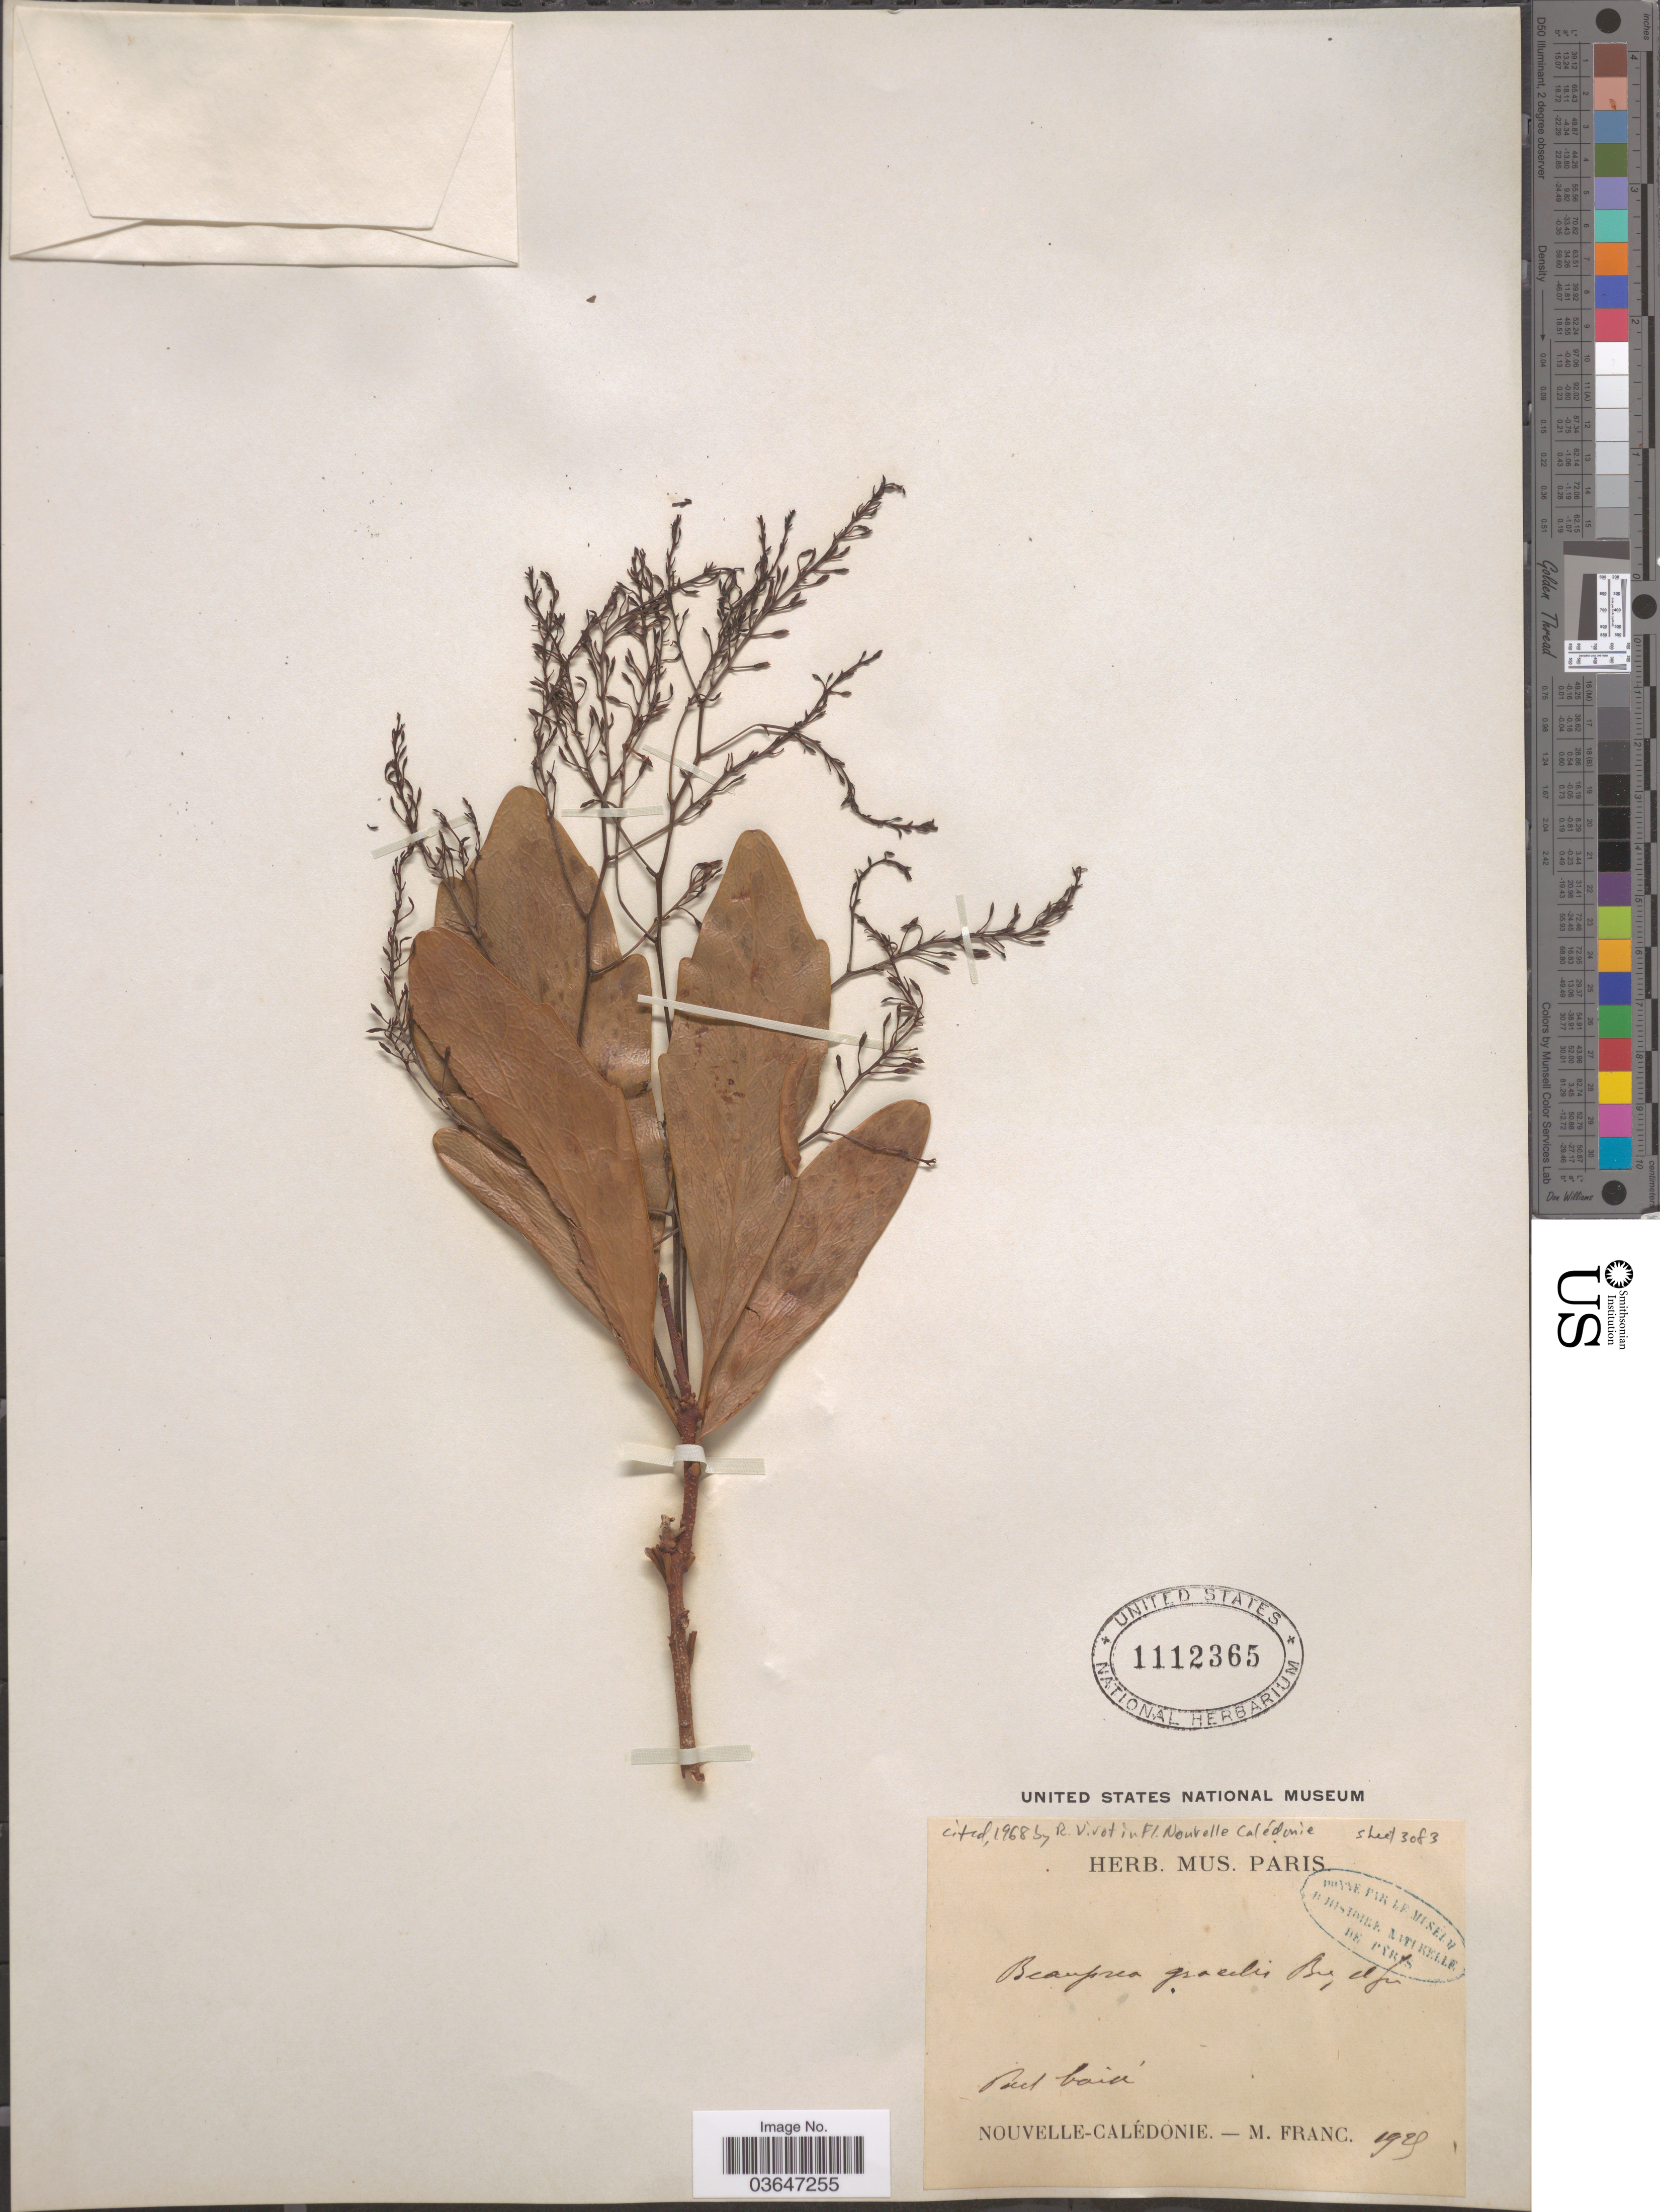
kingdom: Plantae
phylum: Tracheophyta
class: Magnoliopsida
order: Proteales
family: Proteaceae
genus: Beauprea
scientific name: Beauprea gracilis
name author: Brongn. & Gris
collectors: M. Franc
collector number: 1925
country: New Caledonia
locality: Foret baiá. [interpreted]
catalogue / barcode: US 1112365